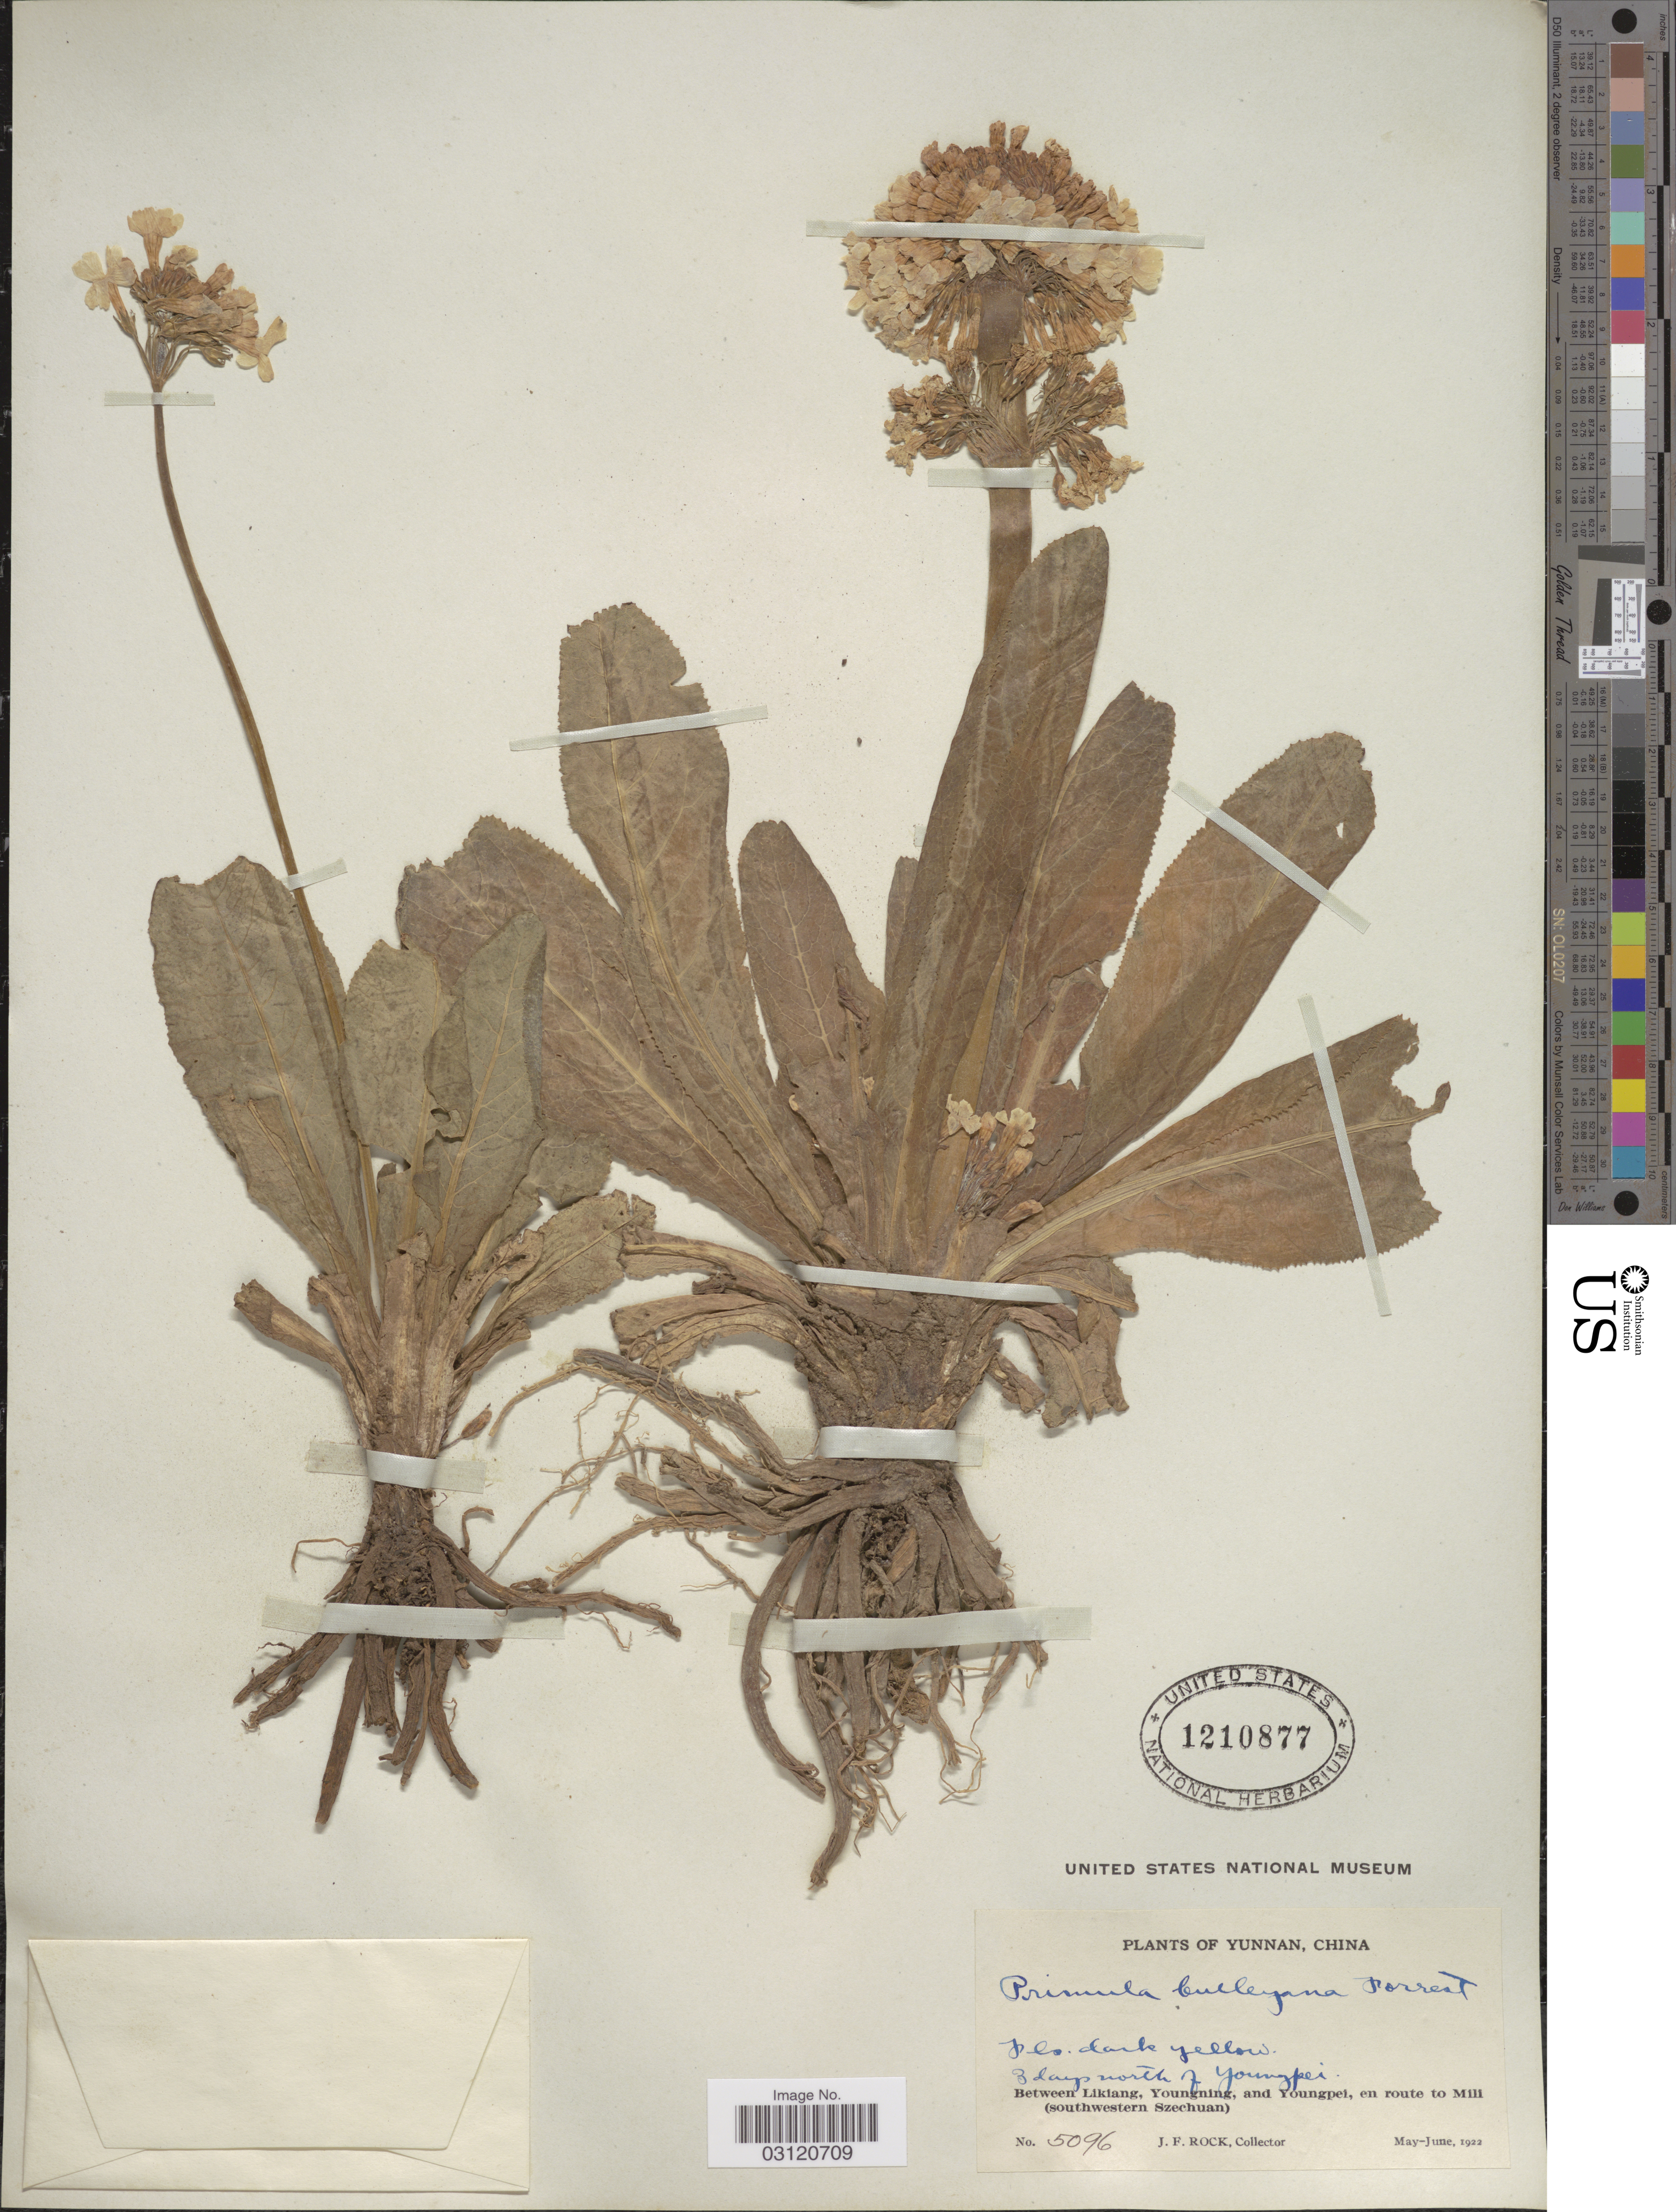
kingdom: Plantae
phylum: Tracheophyta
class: Magnoliopsida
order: Ericales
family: Primulaceae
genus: Primula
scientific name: Primula bulleyana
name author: Forrest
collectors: J. Rock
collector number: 5096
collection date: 1922-05/1922-06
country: China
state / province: Yunnan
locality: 3 days north of Youngpei. Between Likiang, Youngning, and Youngpei, en route to Mili (southwestern Szechuan).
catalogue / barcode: US 1210877